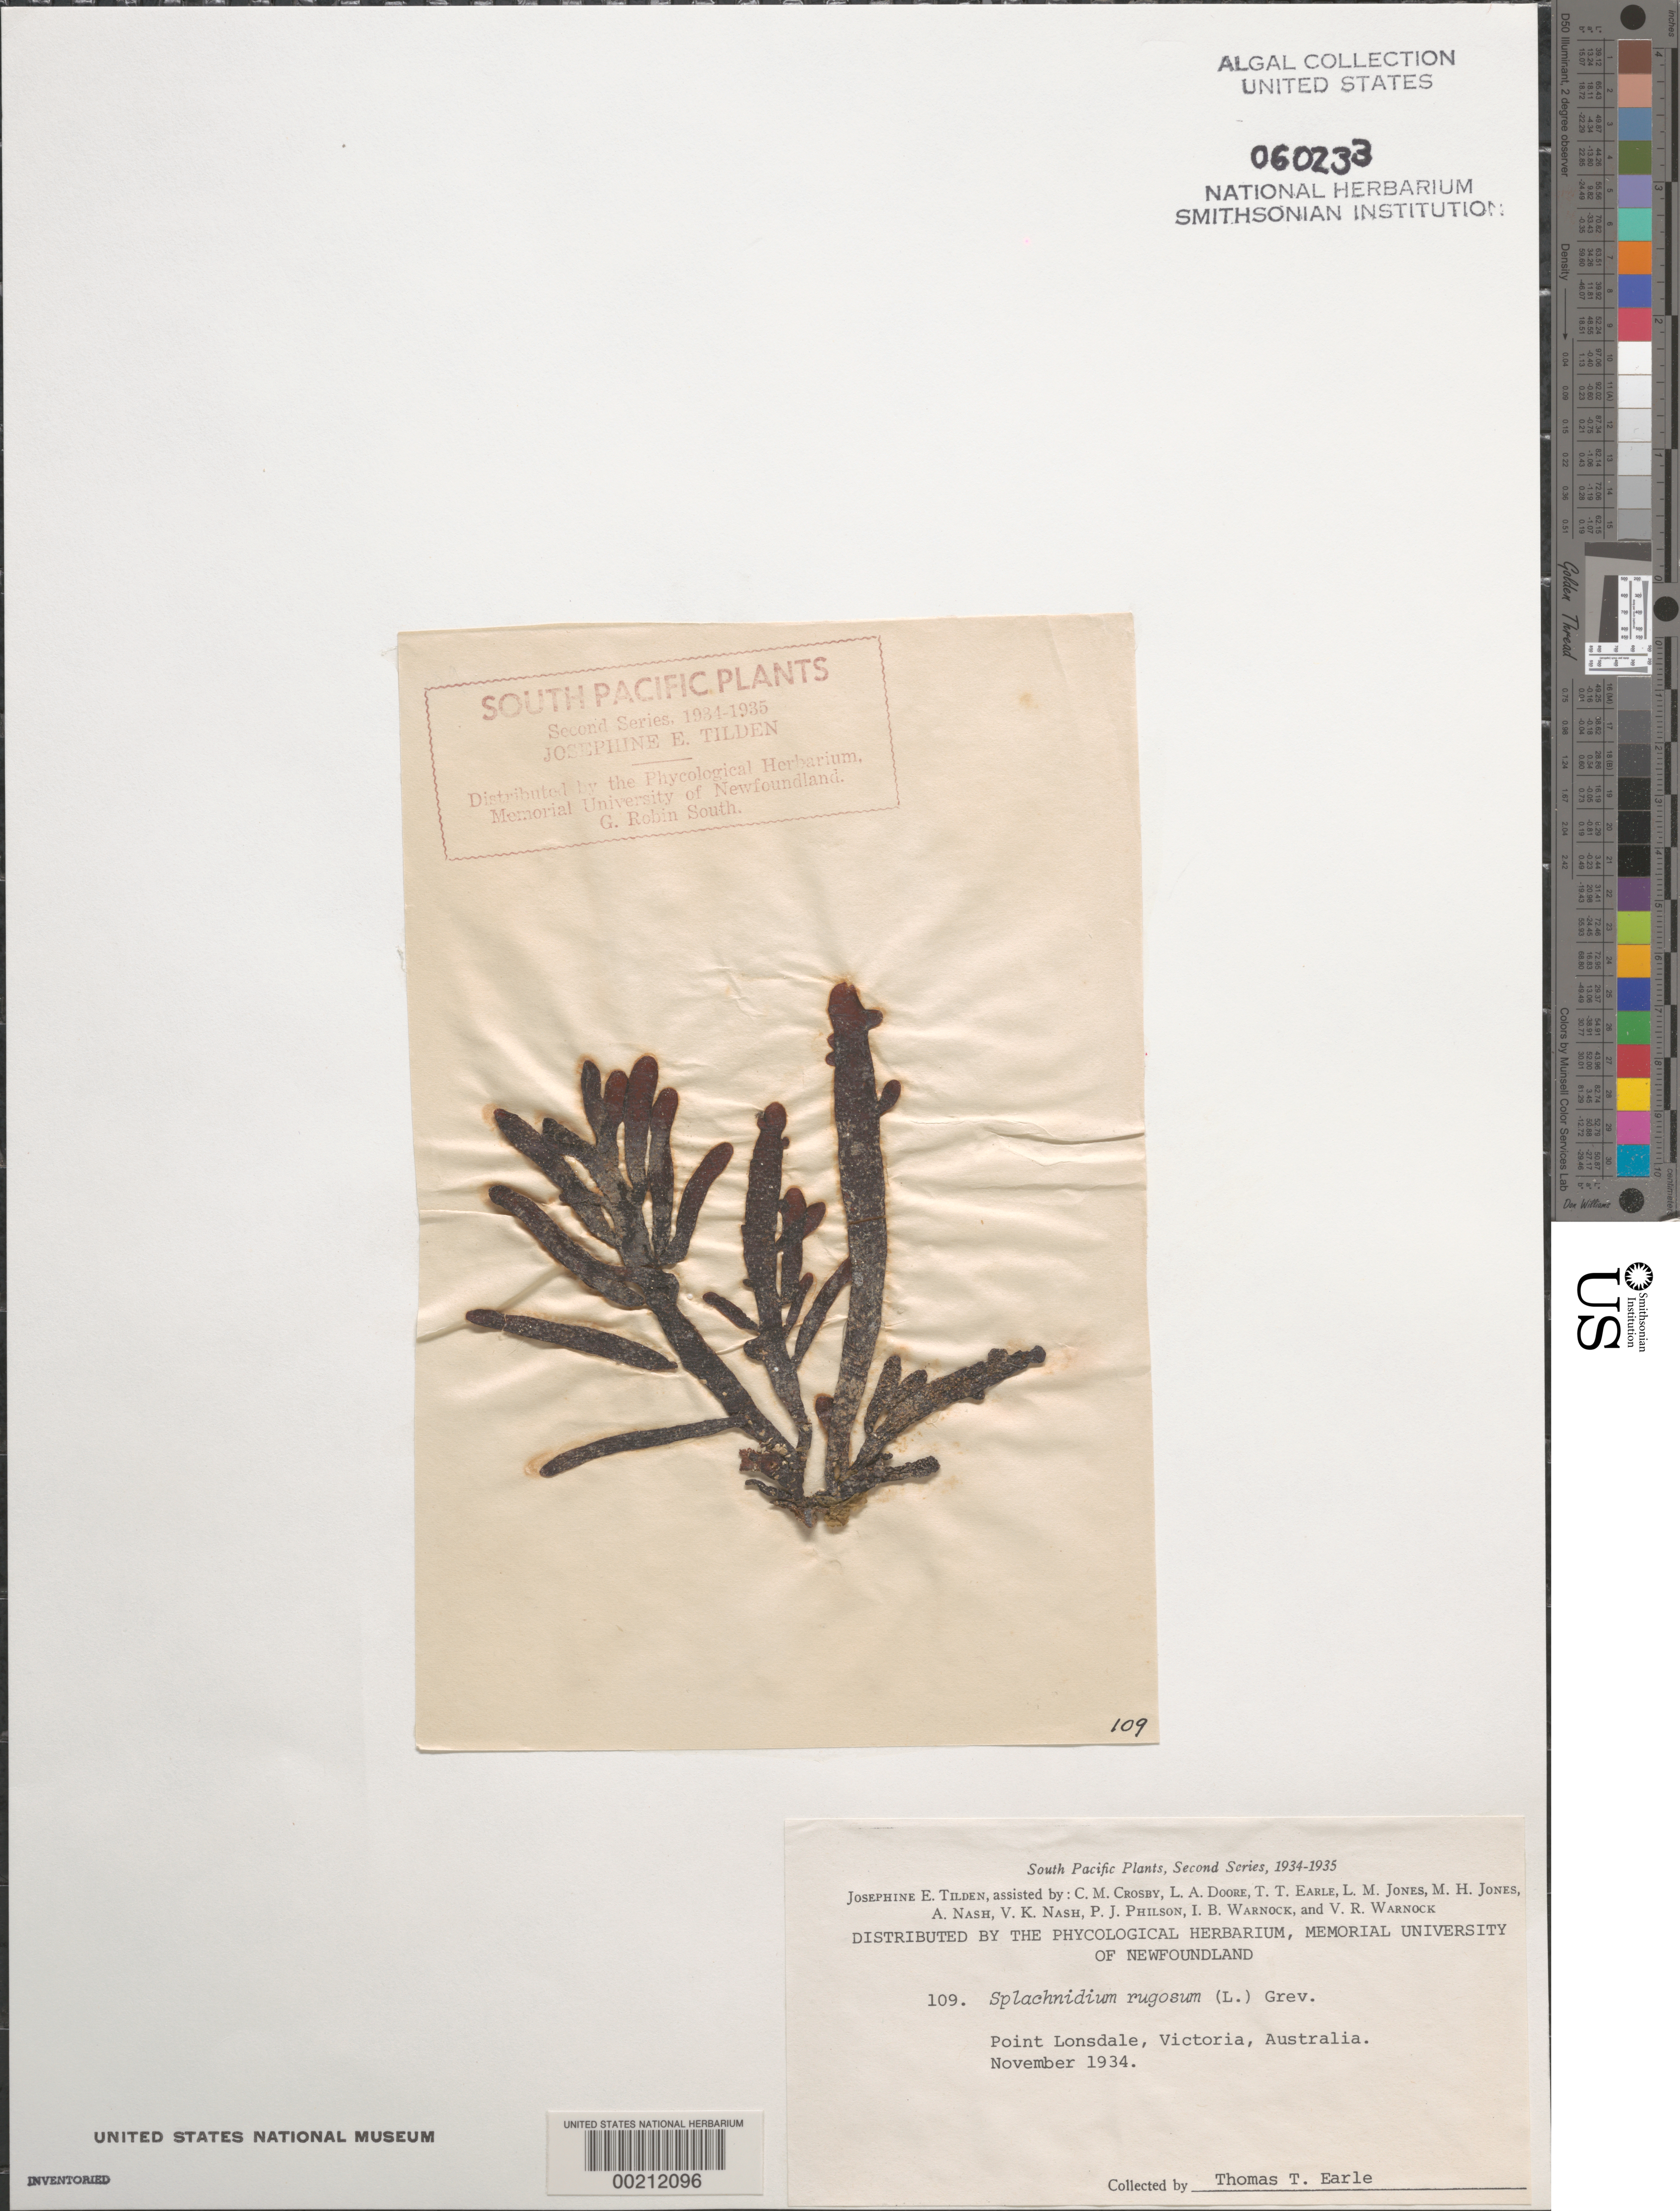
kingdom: Chromista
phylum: Ochrophyta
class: Phaeophyceae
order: Scytothamnales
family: Splachnidiaceae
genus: Splachnidium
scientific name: Splachnidium rugosum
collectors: T. Earle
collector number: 109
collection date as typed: Nov 1934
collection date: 1934-11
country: Australia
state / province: Victoria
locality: Point lonsdale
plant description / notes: Tilden, South Pacific Plants, Second Series, 1934-1935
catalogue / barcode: US 60233